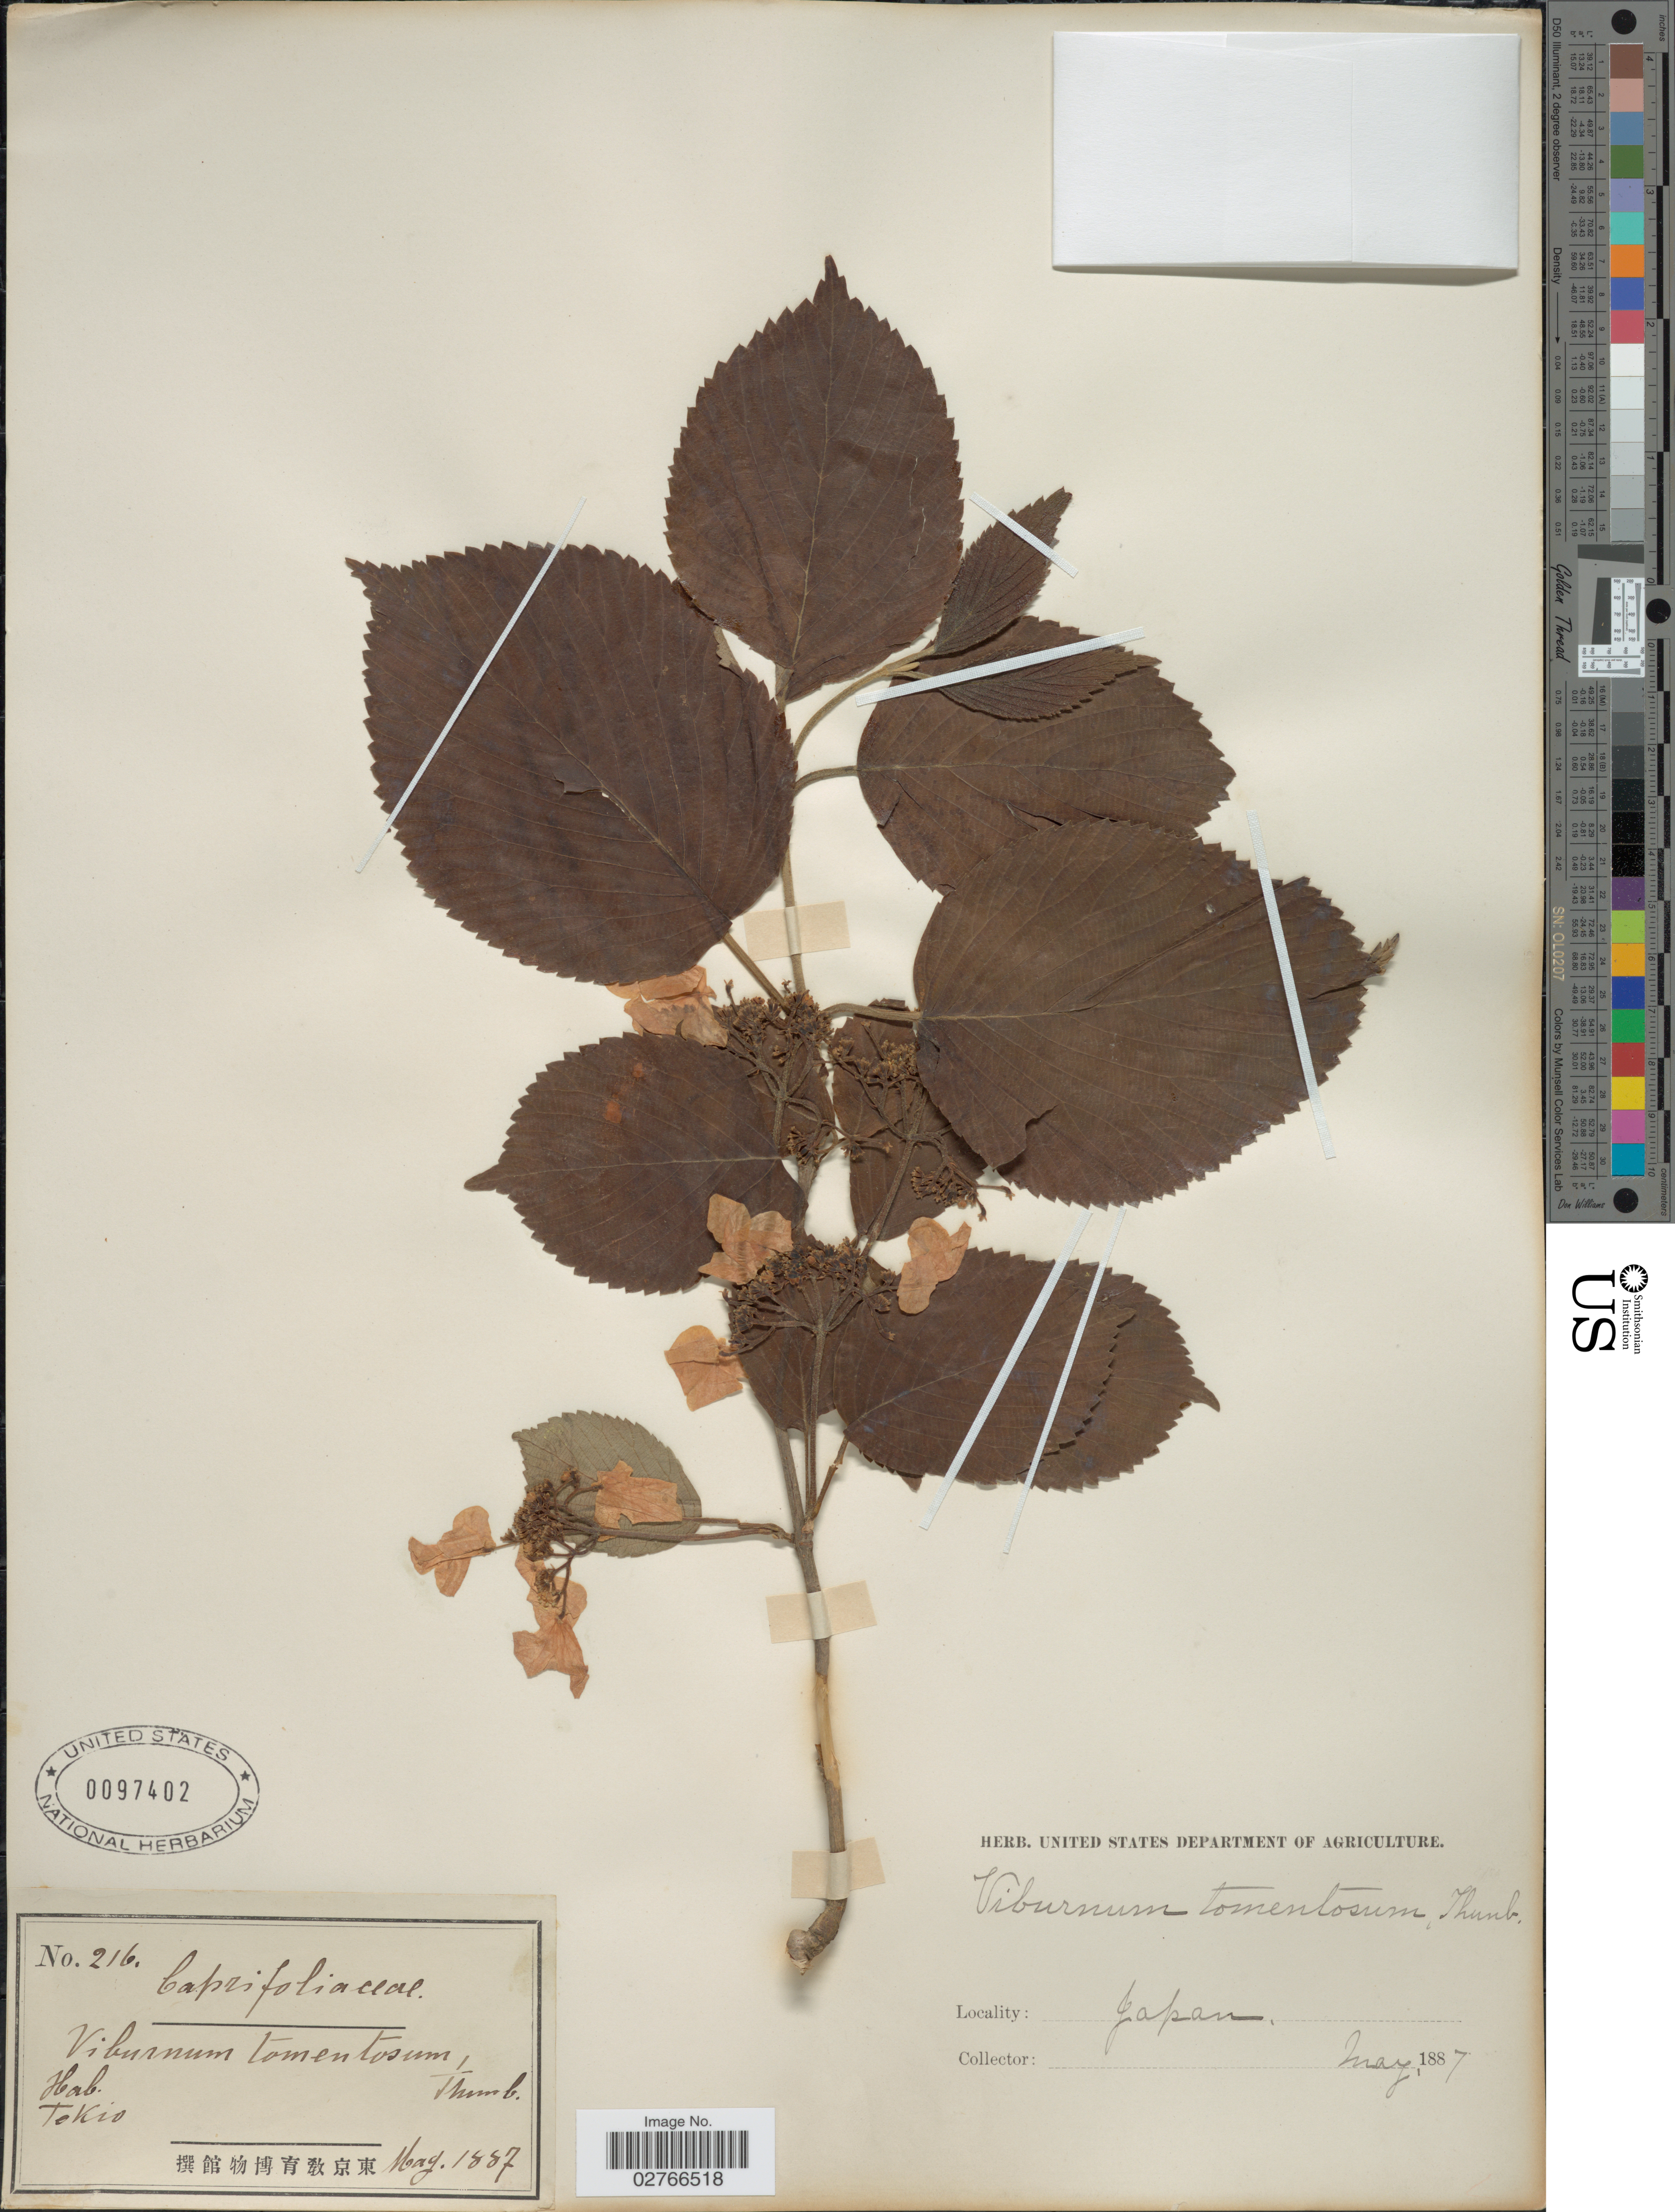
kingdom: Plantae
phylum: Tracheophyta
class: Magnoliopsida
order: Dipsacales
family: Viburnaceae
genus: Viburnum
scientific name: Viburnum tomentosum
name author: Thunb.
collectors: ex herb. U. S. Department of Agriculture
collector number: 216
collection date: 1887-05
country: Japan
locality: Tokio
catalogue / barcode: US 97402